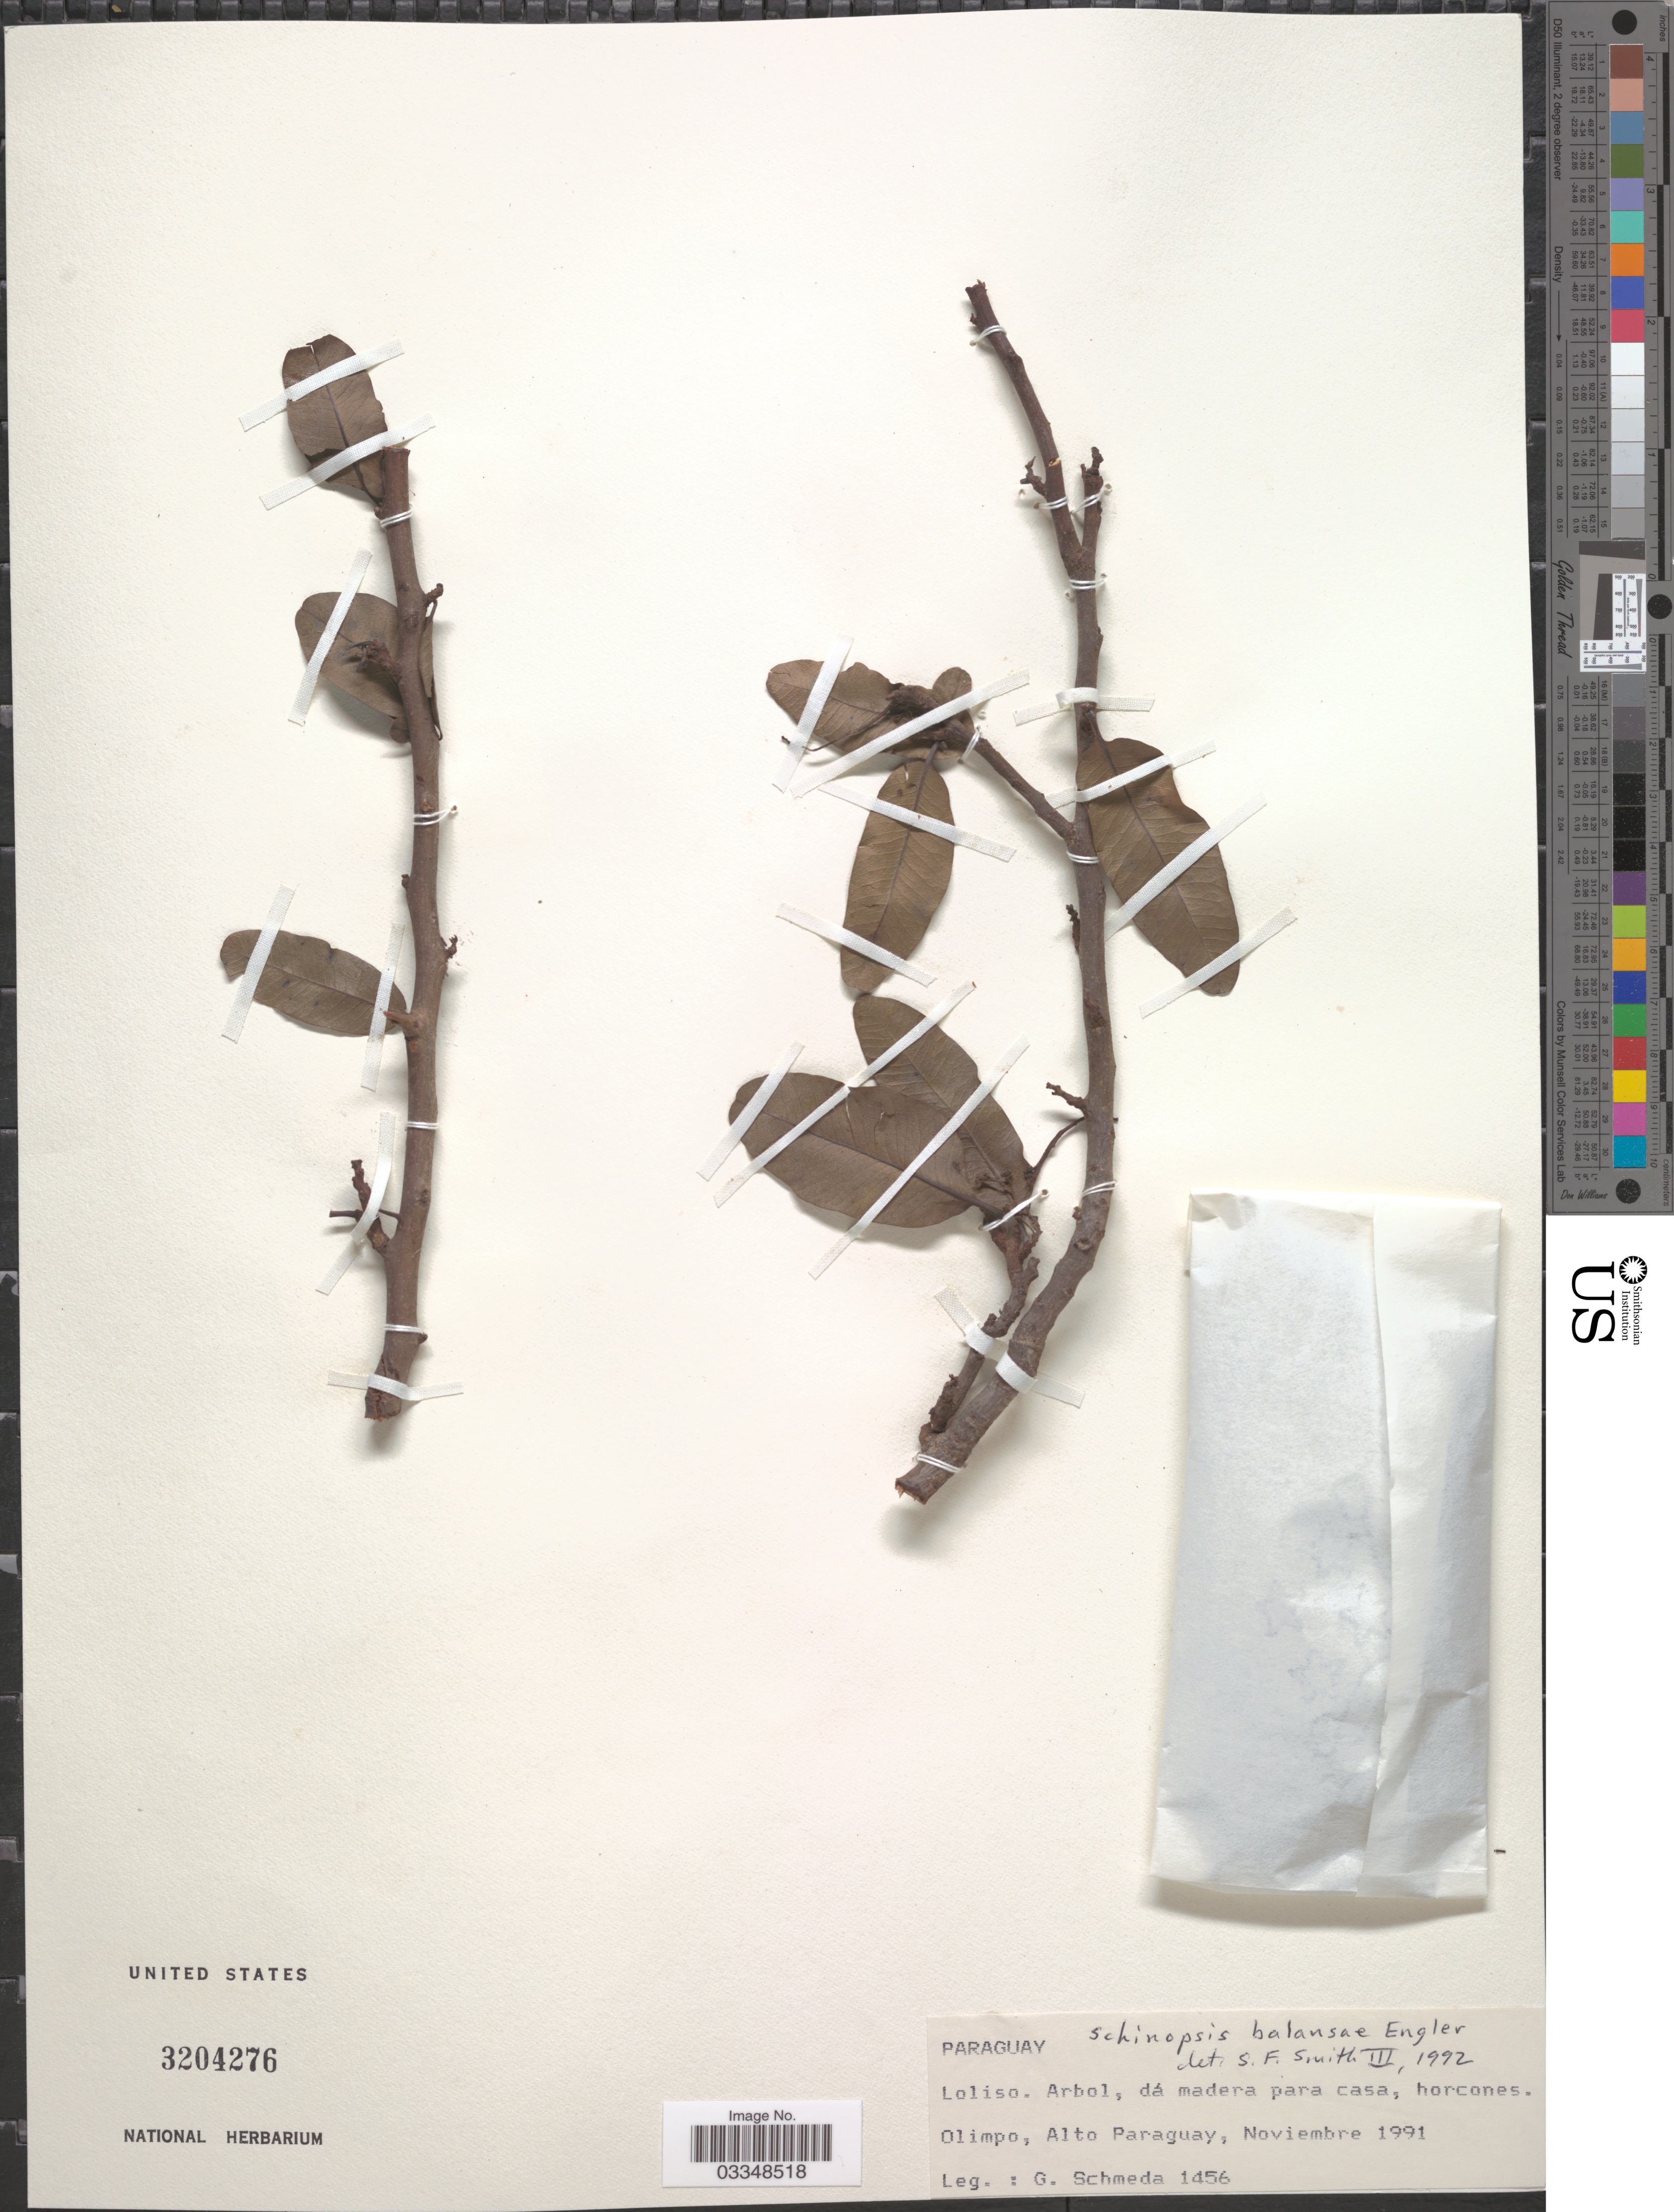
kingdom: Plantae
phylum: Tracheophyta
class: Magnoliopsida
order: Sapindales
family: Anacardiaceae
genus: Schinopsis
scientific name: Schinopsis balansae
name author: Engl.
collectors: G. Schmeda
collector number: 1456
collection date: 1991-11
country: Paraguay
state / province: Alto Paraguay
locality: Olimpo.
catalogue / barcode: US 3204276